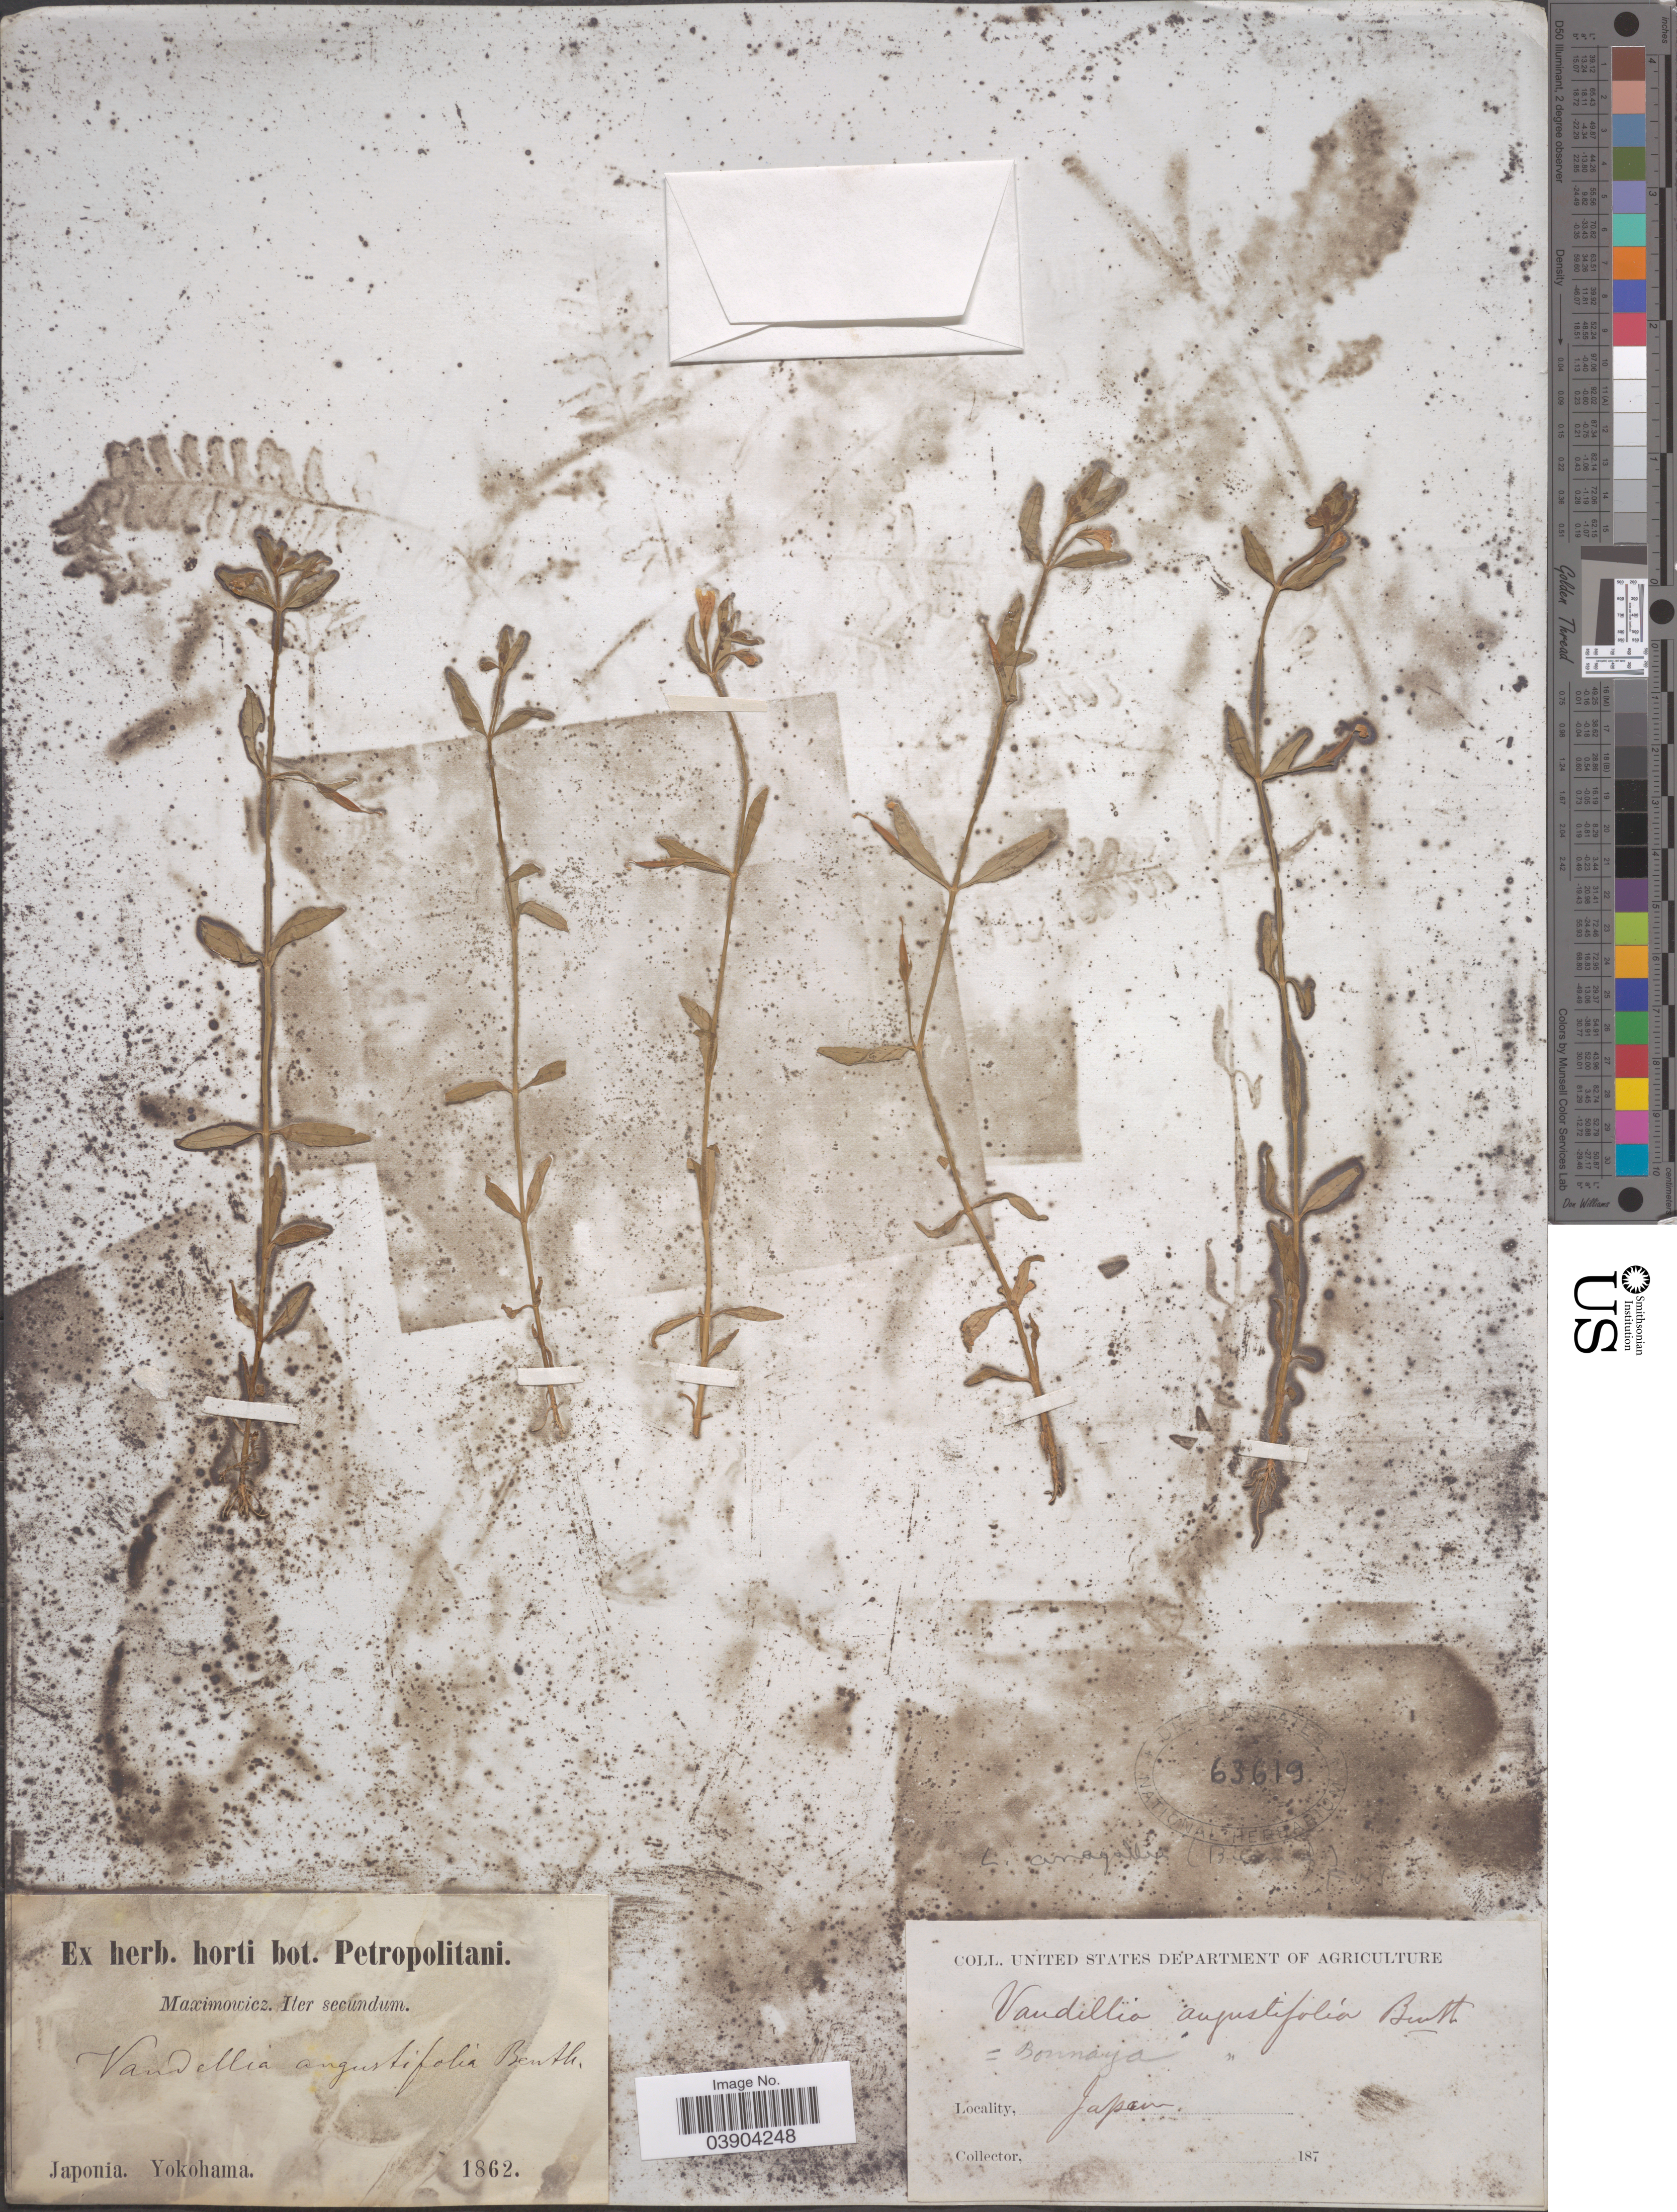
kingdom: Plantae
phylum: Tracheophyta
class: Magnoliopsida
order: Lamiales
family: Linderniaceae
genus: Lindernia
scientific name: Lindernia anagallis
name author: (Burm. f.) Pennell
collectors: -. Maximowicz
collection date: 1862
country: Japan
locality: Yokohama.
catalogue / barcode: US 63619